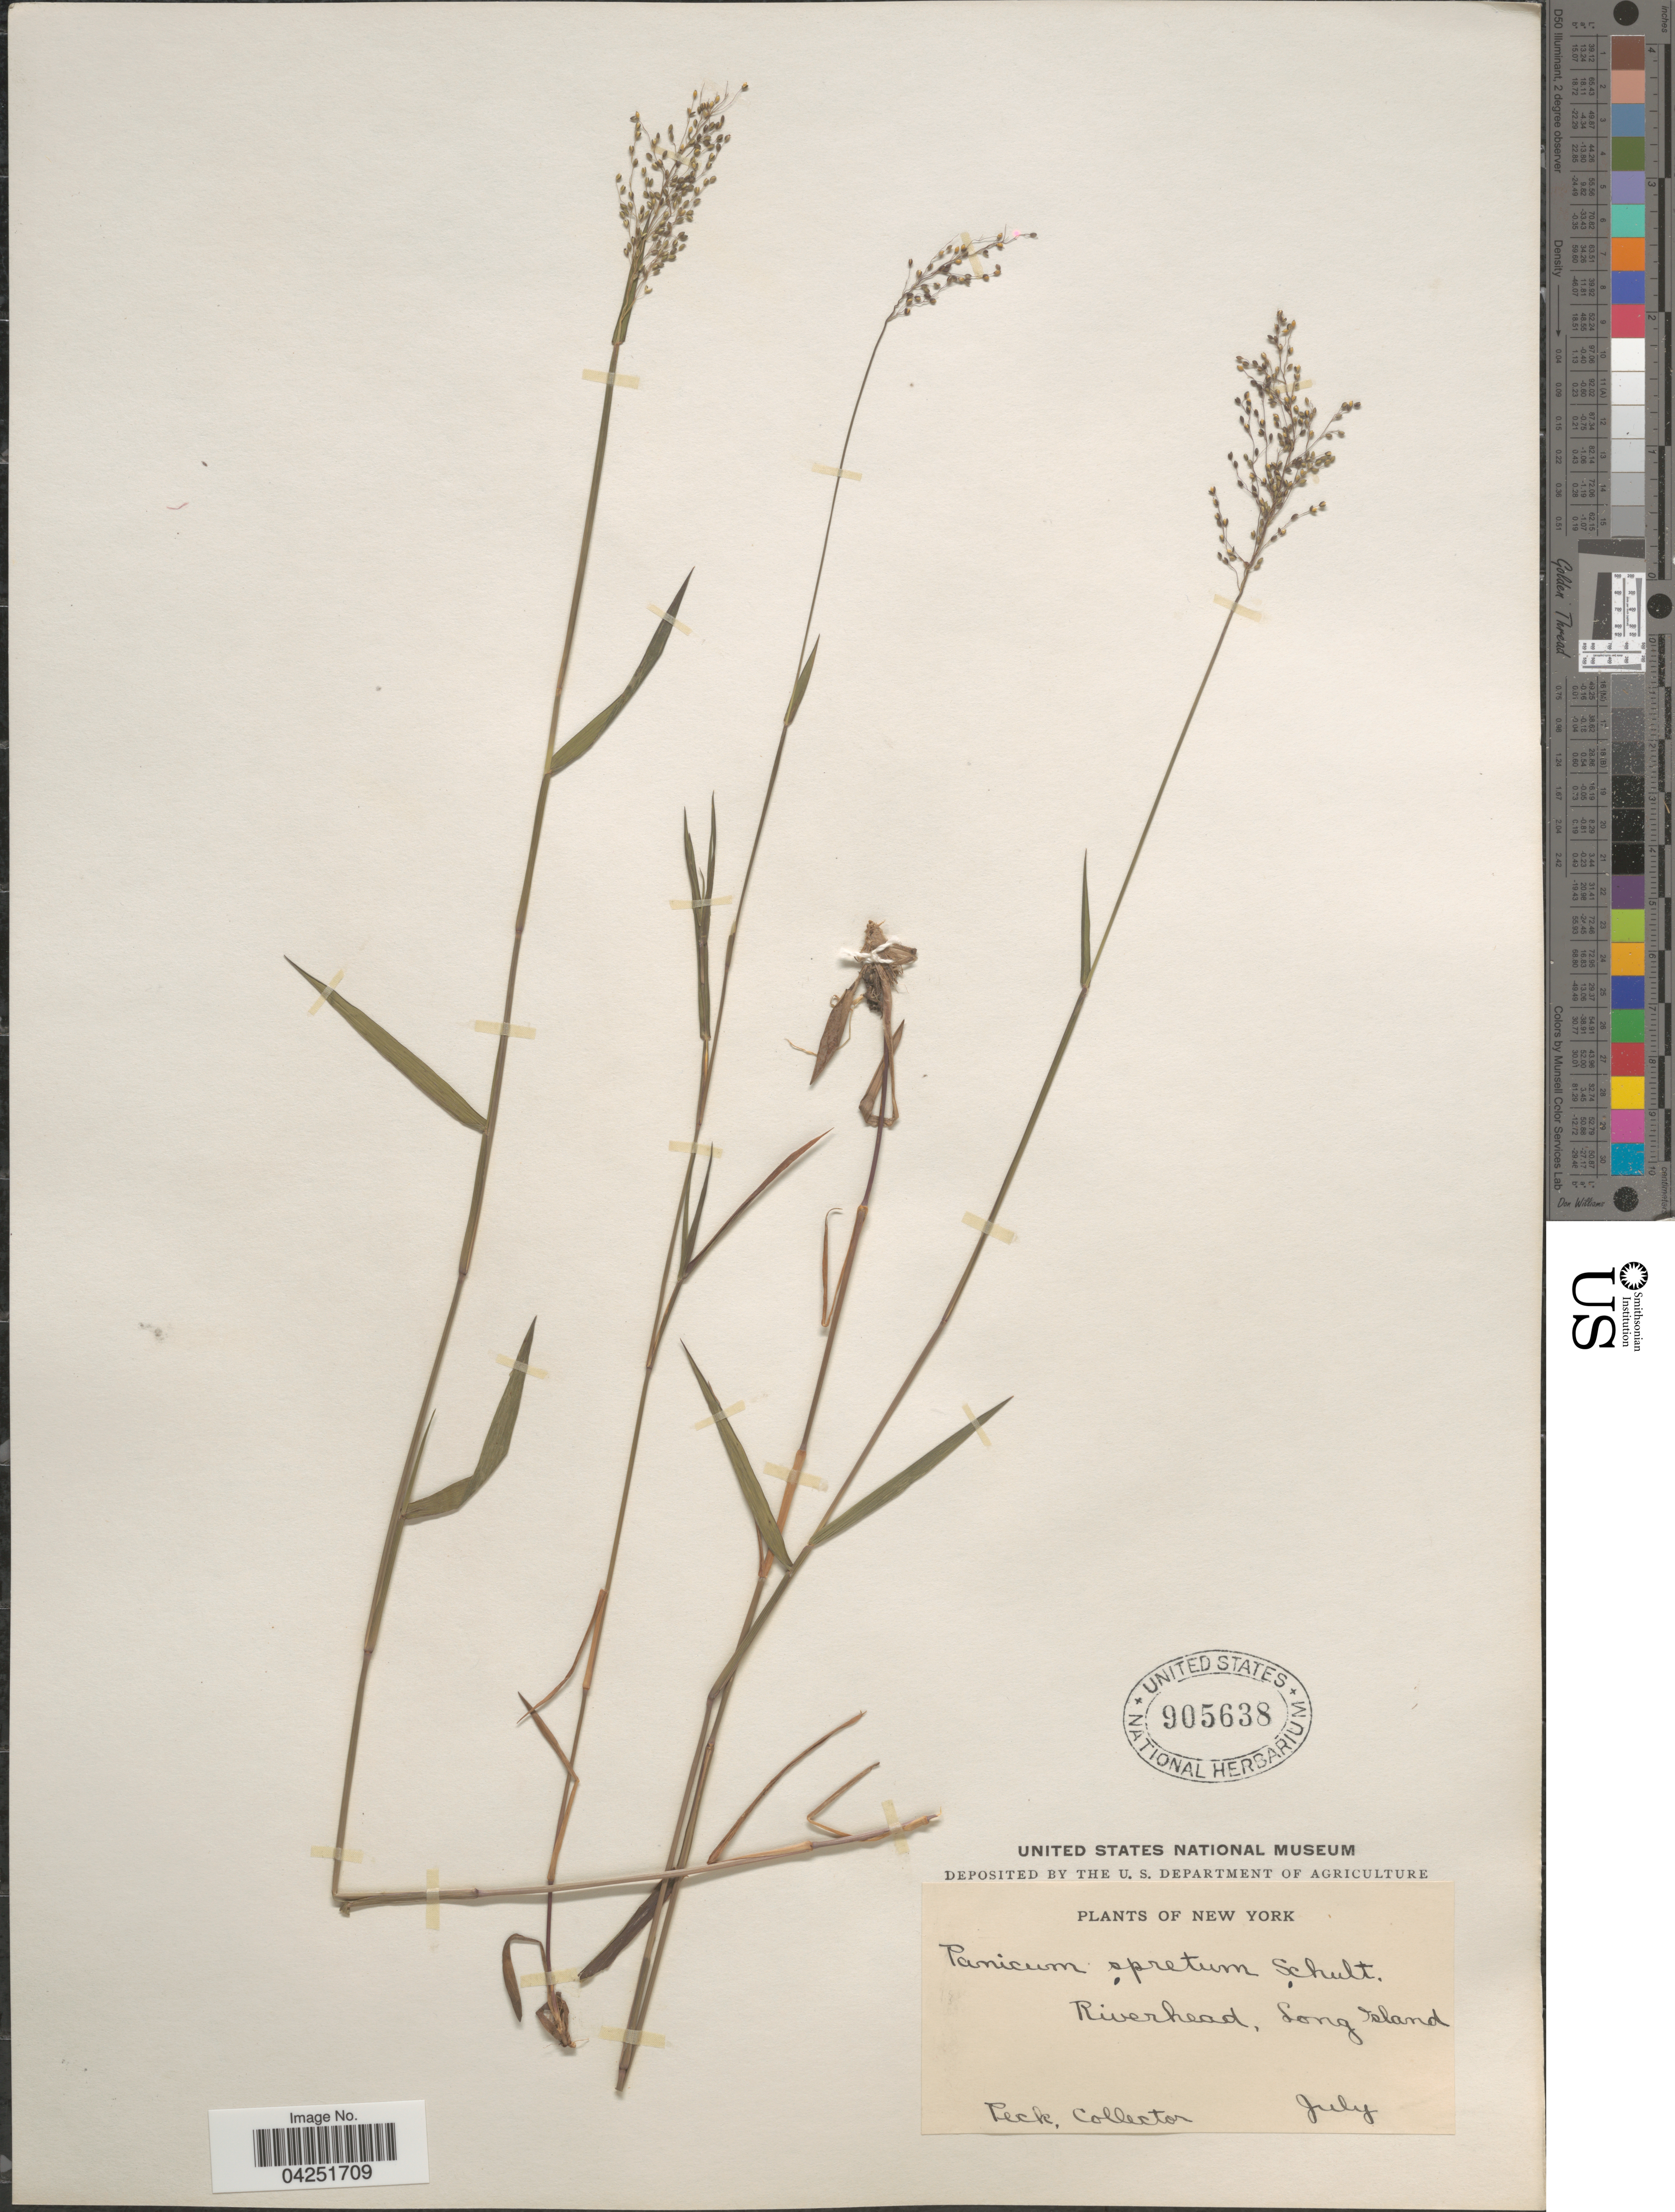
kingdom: Plantae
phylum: Tracheophyta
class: Liliopsida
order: Poales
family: Poaceae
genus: Dichanthelium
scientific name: Dichanthelium acuminatum var. densiflorum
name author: (Rand & Redfield) Gould & C.A. Clark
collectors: -. Peck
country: United States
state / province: New York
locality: Riverhead, Long Island.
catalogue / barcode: US 905638